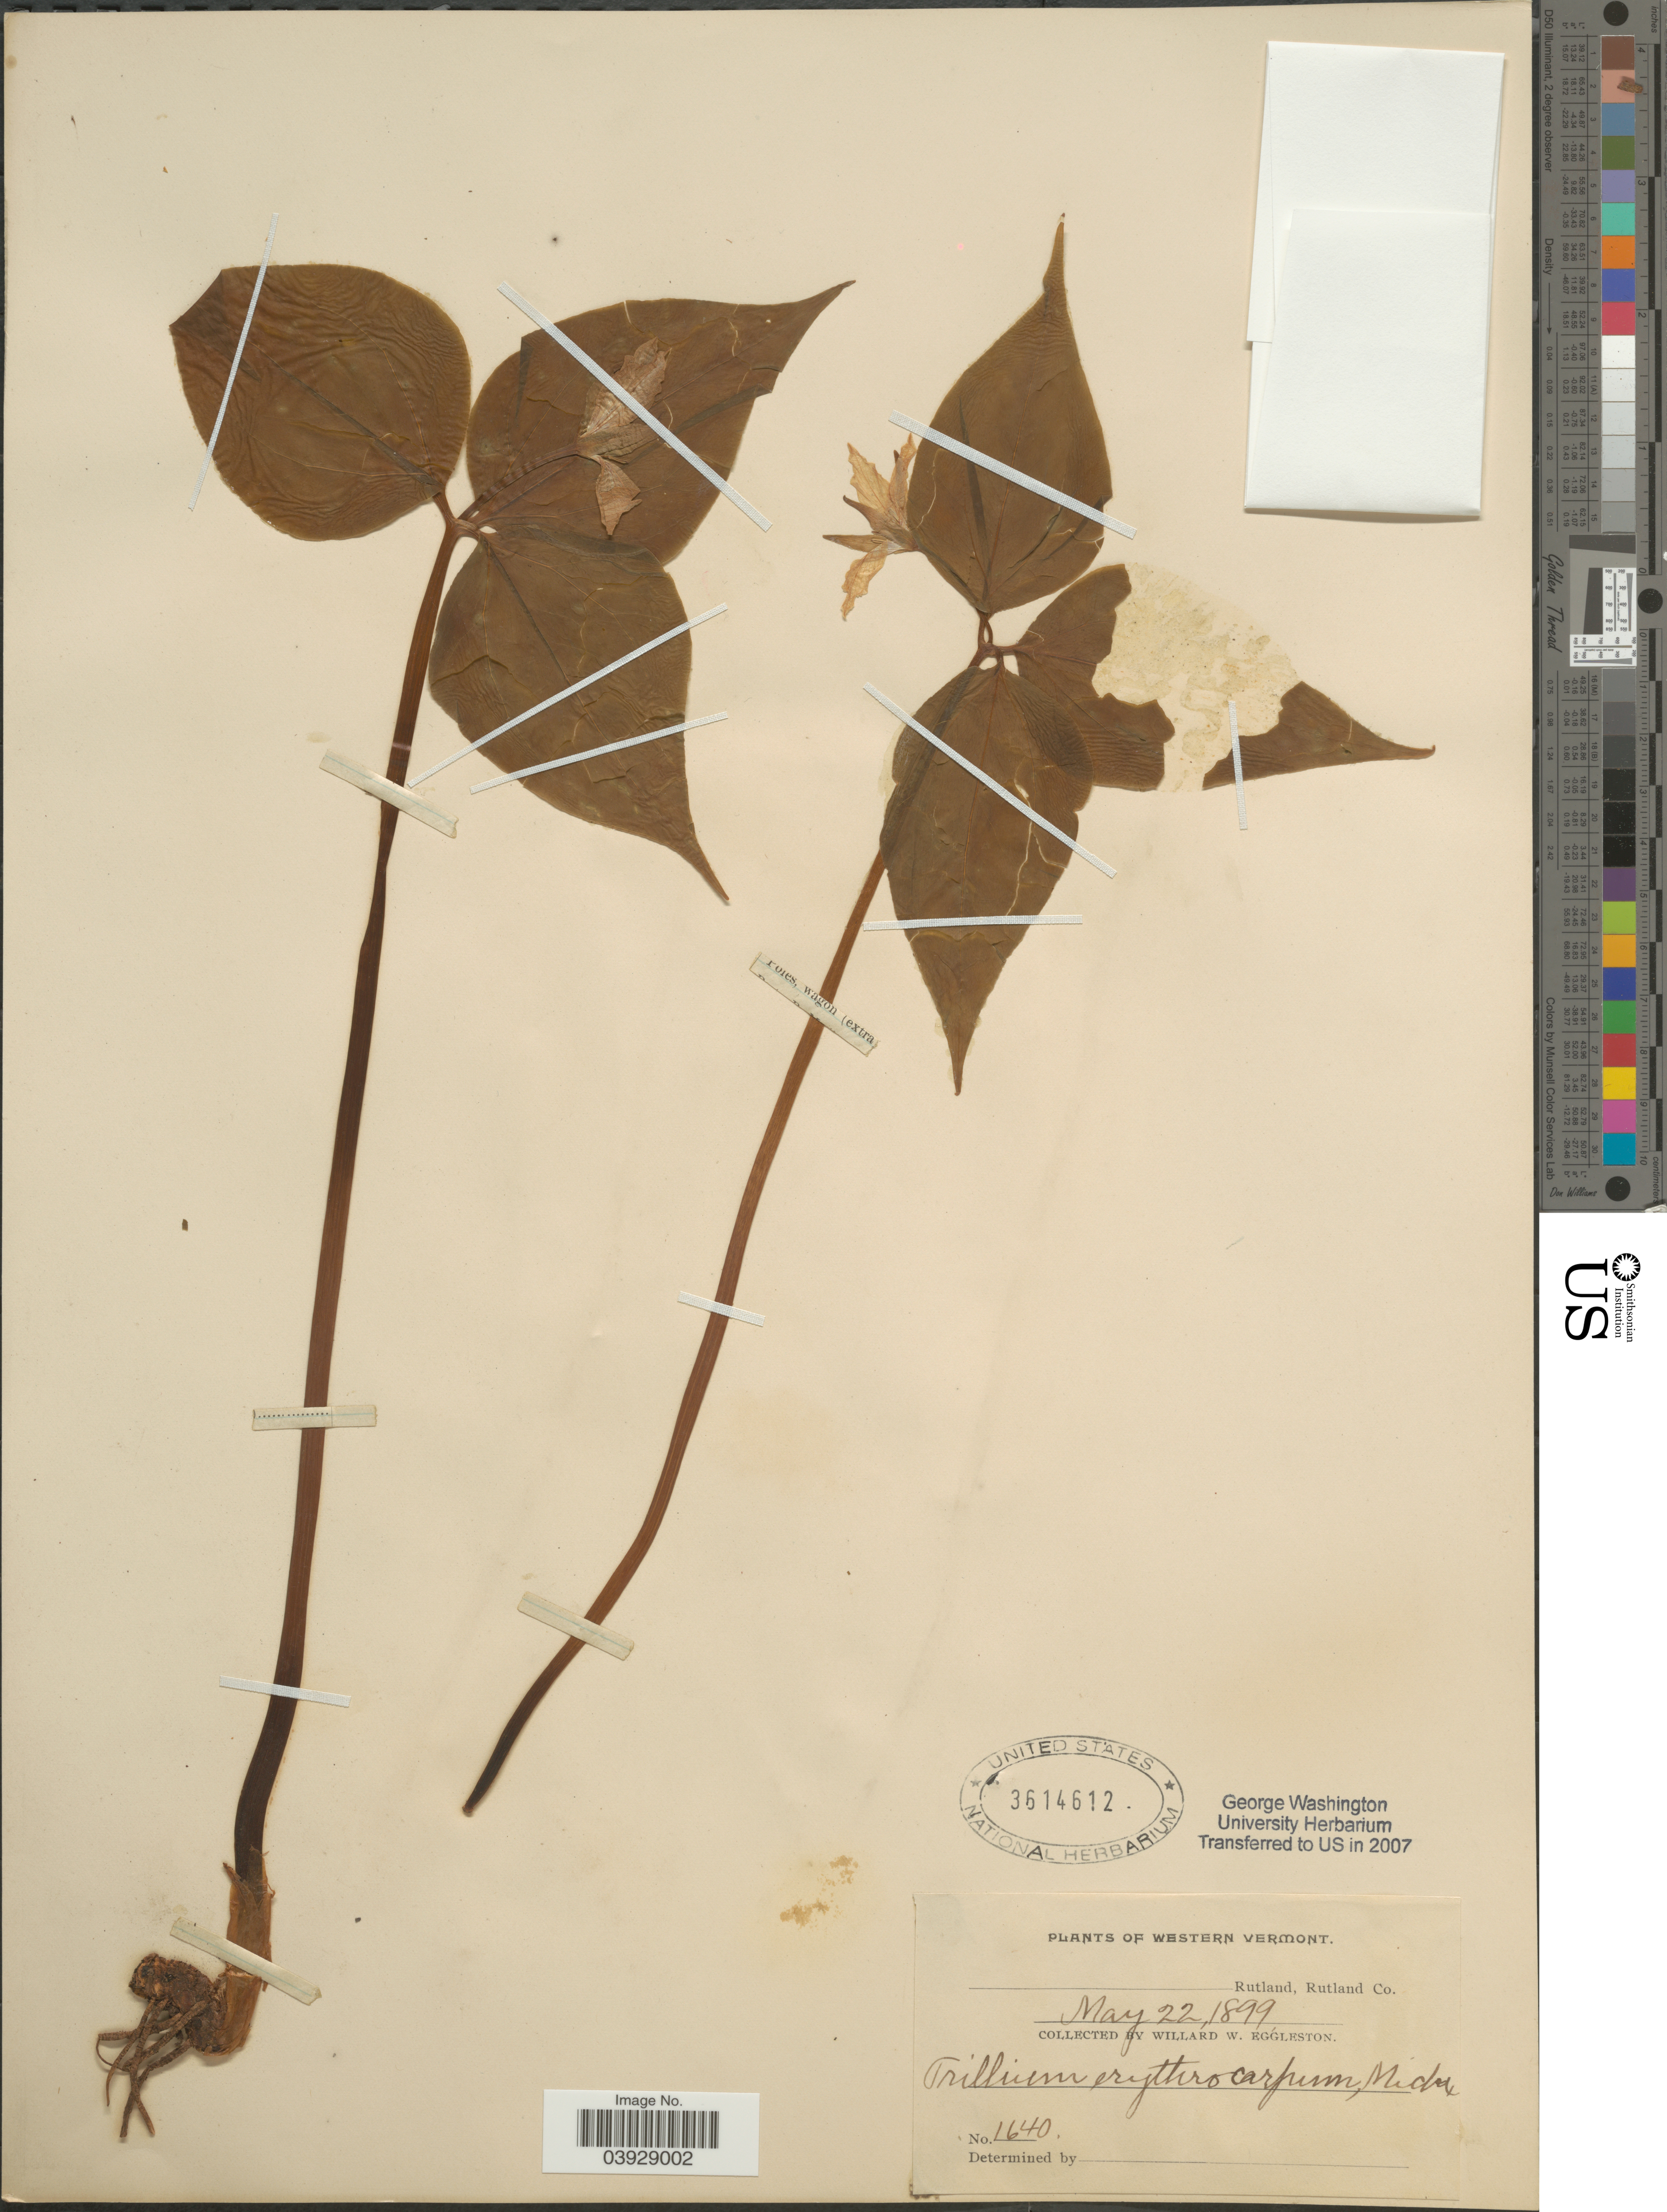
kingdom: Plantae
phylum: Tracheophyta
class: Liliopsida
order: Liliales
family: Melanthiaceae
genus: Trillium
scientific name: Trillium crassifolium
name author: Piper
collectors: W. W. Eggleston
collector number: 1640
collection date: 1899-05-22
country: United States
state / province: Vermont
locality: Western Vermont. Rutland, Rutland Co.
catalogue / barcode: US 3614612